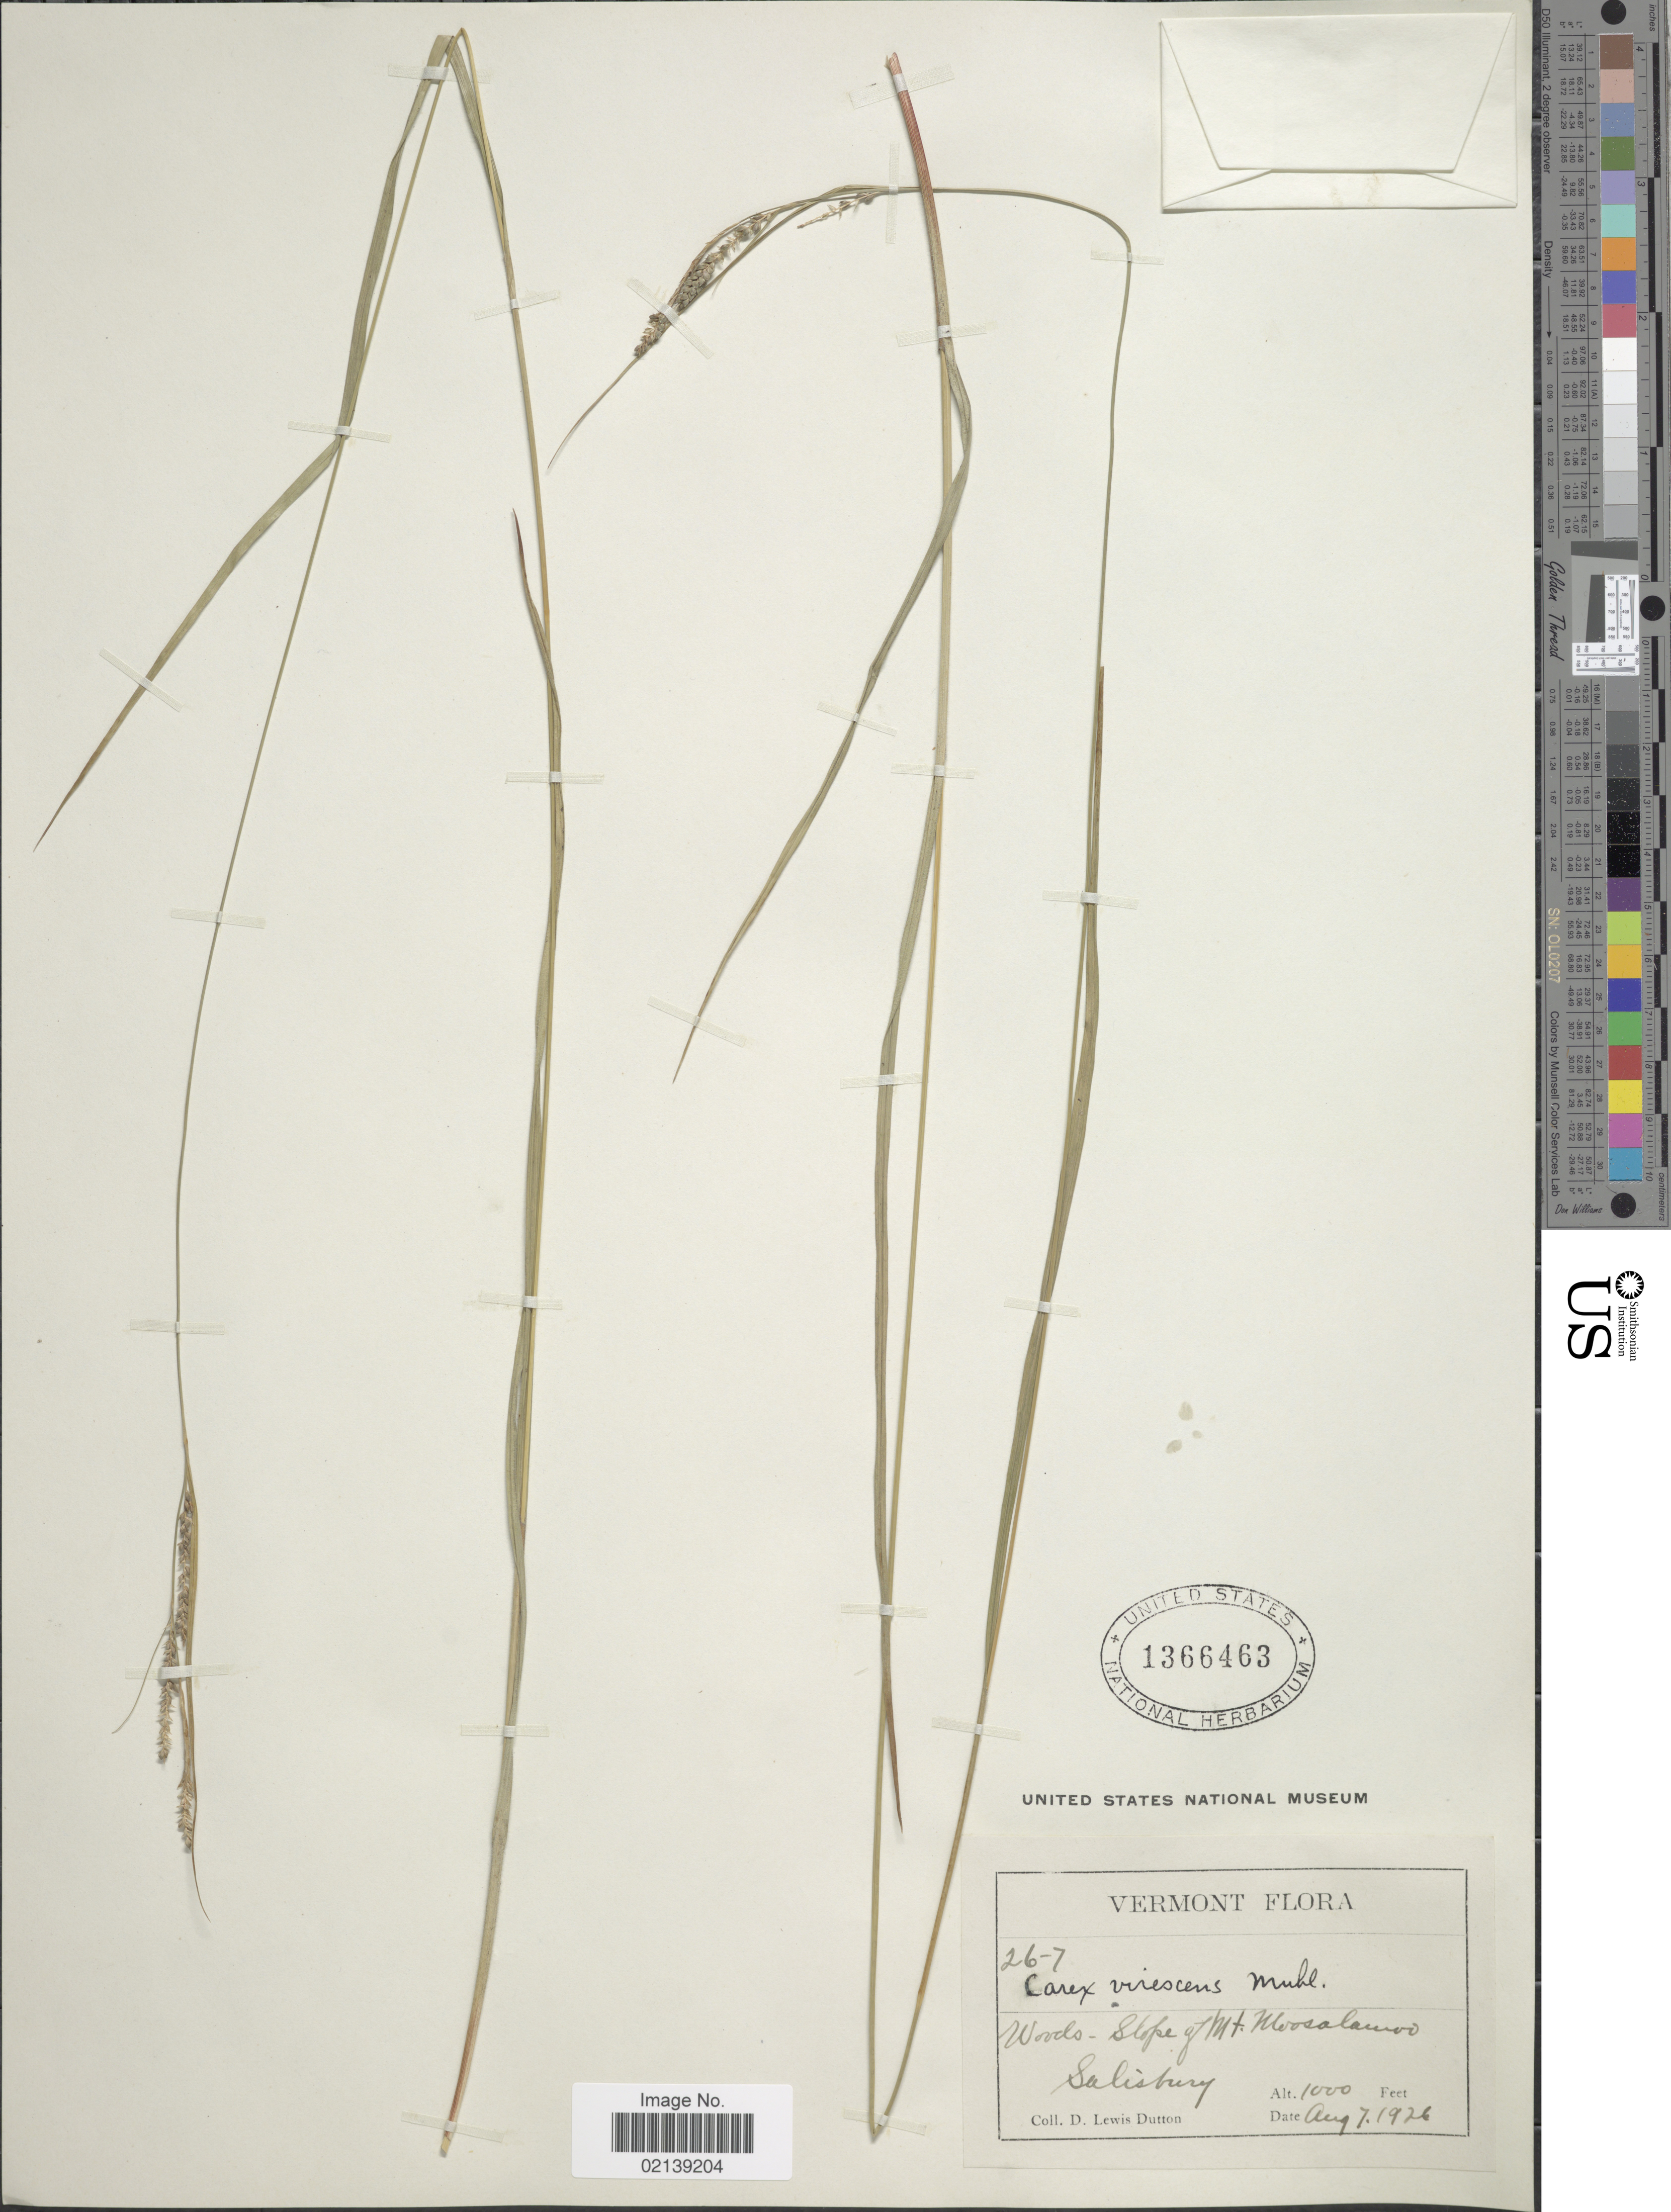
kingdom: Plantae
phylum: Tracheophyta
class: Liliopsida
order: Poales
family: Cyperaceae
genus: Carex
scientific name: Carex virescens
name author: Muhl. ex Willd.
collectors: D. Dutton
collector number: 26-7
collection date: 1926-08-07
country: United States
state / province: Vermont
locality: Woods- Slope of Mt. Moosalamoo, Salisbury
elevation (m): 305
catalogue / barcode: US 1366463